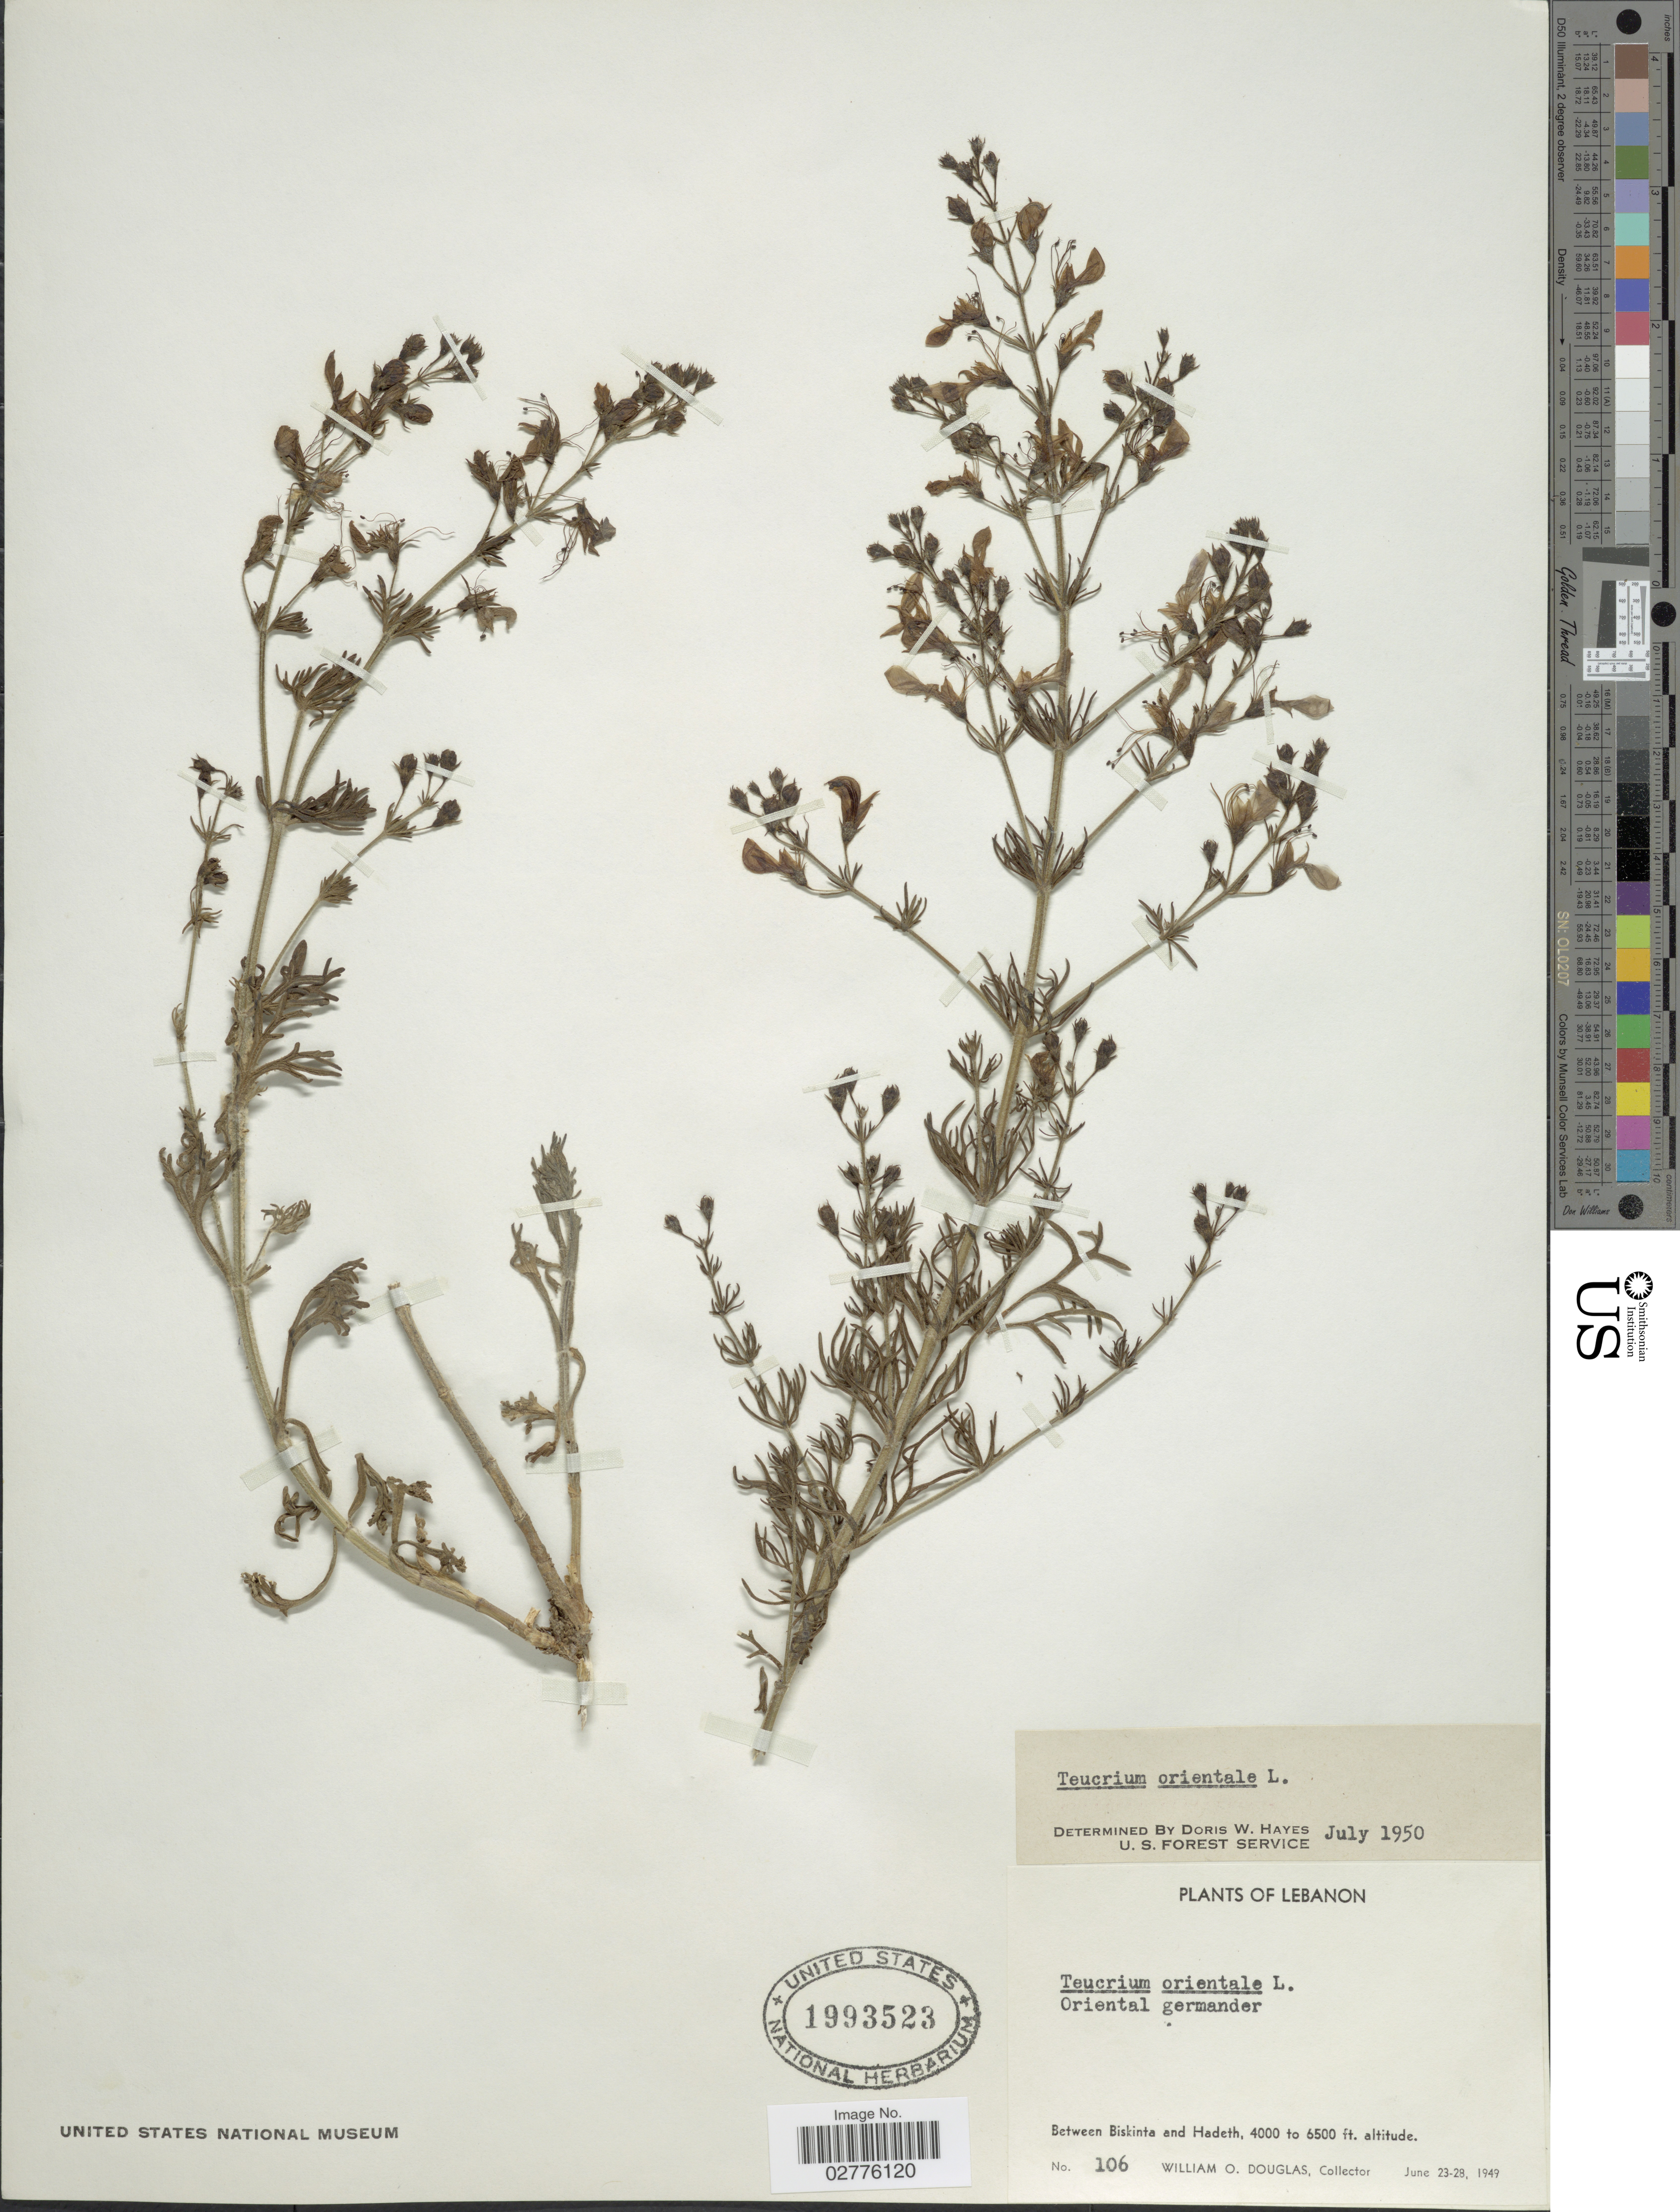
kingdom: Plantae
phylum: Tracheophyta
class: Magnoliopsida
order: Lamiales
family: Lamiaceae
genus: Teucrium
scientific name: Teucrium orientale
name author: L.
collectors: W. Douglas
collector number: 106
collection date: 1949-06-23/1949-06-28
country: Lebanon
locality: Between Biskinta and Hadeth.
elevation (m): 1219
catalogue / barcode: US 1993523